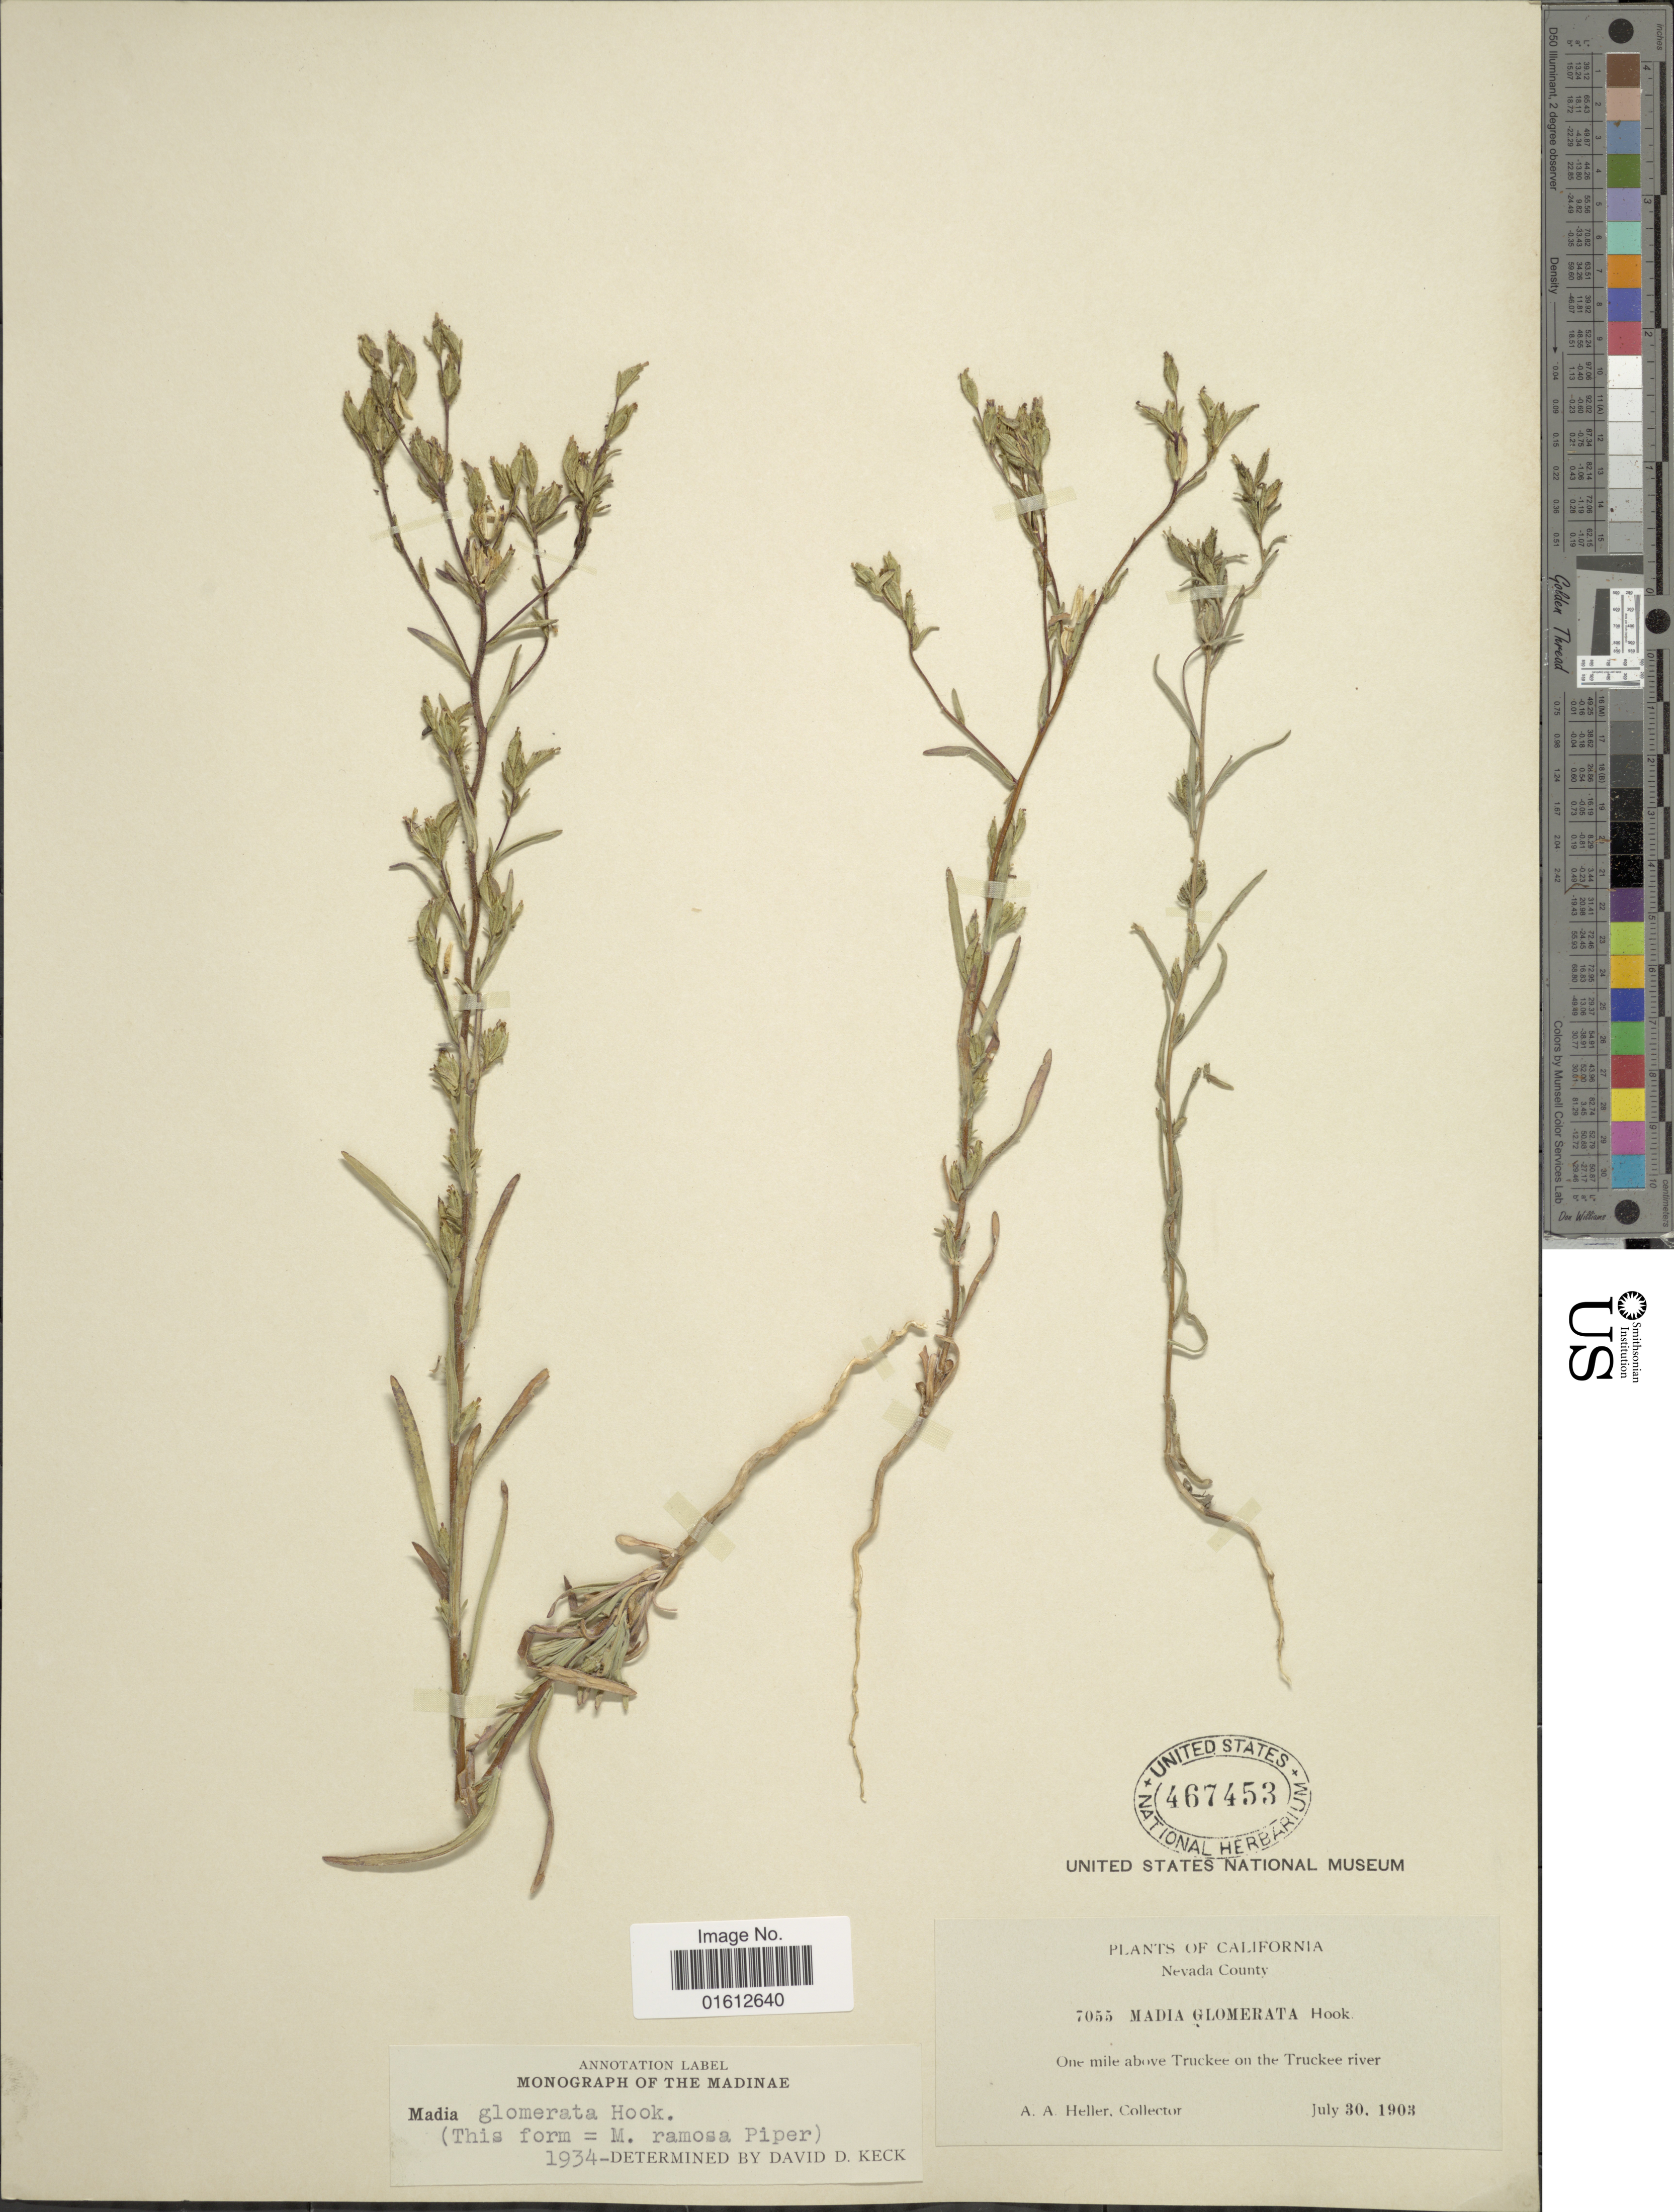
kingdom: Plantae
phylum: Tracheophyta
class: Magnoliopsida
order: Asterales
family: Asteraceae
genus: Madia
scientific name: Madia glomerata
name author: Hook.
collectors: A. A. Heller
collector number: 7055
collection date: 1903-07-30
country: United States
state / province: California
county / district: Nevada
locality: Nevada County. One mile above Truckee on the Truckee river.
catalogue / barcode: US 467453